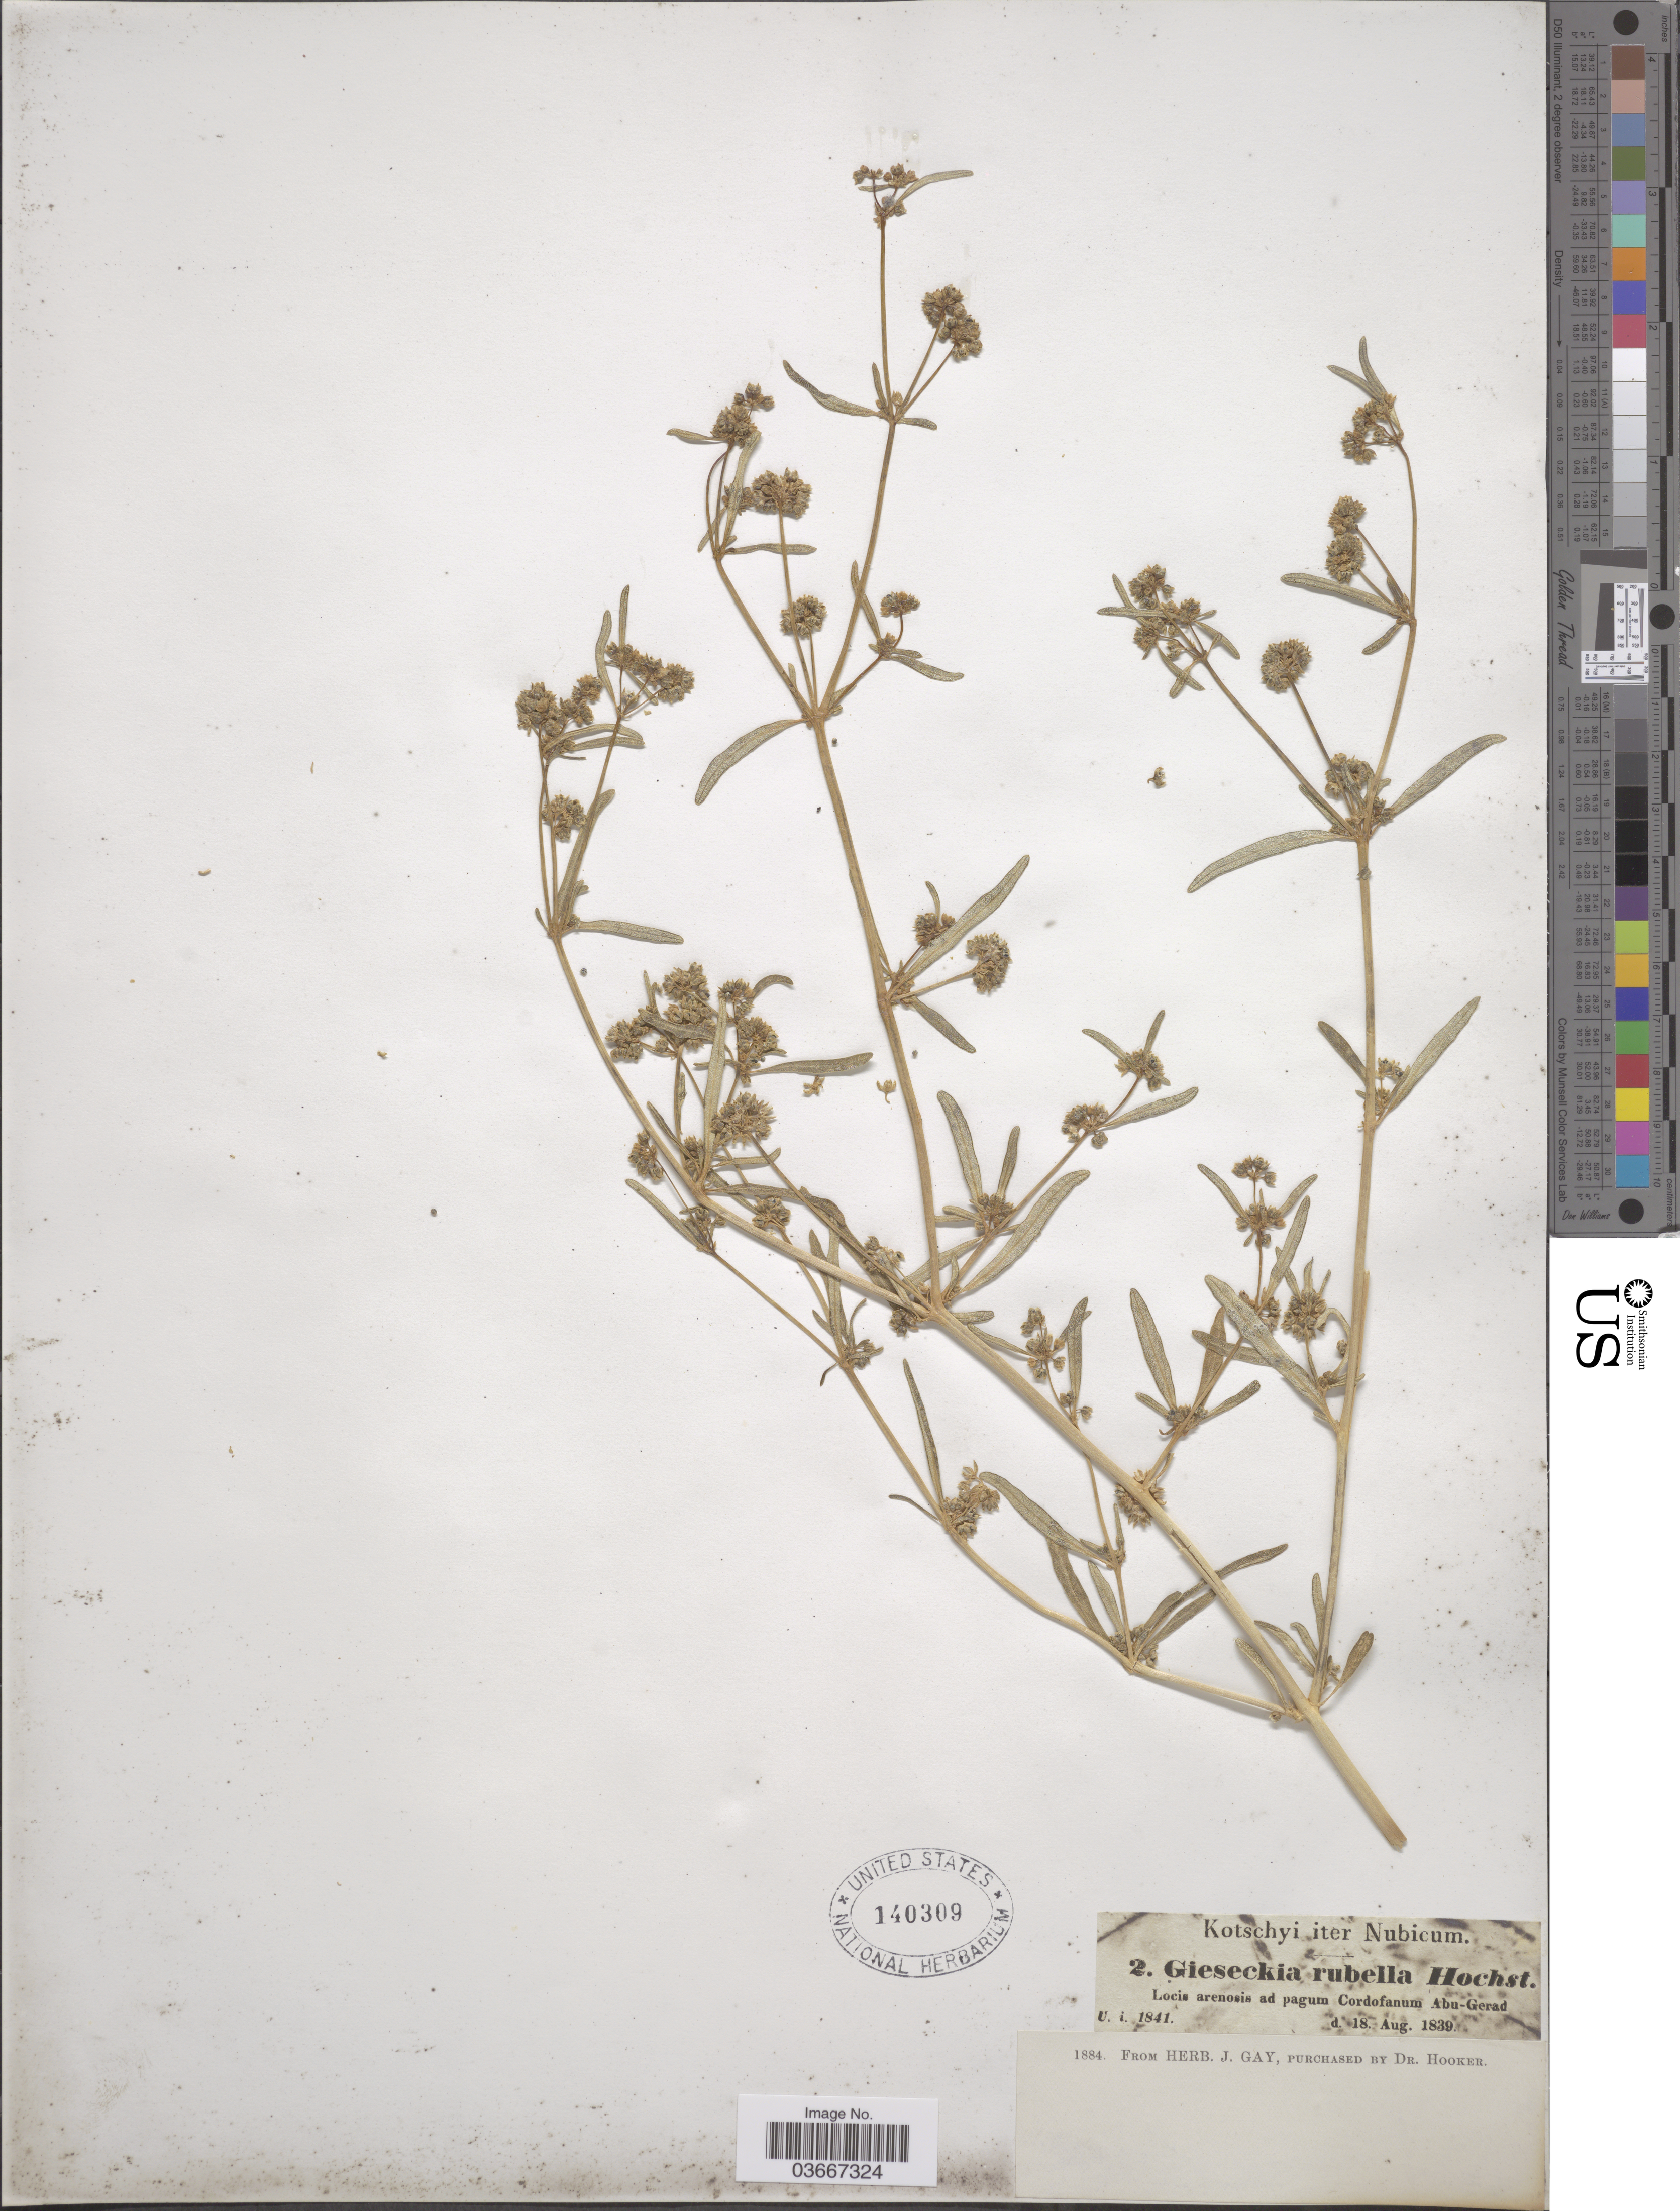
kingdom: Plantae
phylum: Tracheophyta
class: Magnoliopsida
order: Caryophyllales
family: Gisekiaceae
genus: Gisekia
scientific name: Gisekia rubella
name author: Hochst. ex Moq.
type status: Type Collection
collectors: K. G. Kotschy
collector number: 2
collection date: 1839-08-18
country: Sudan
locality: Iter Nubicum. Ad pagum Cordofanum Abu-Gerad.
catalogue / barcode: US 140309